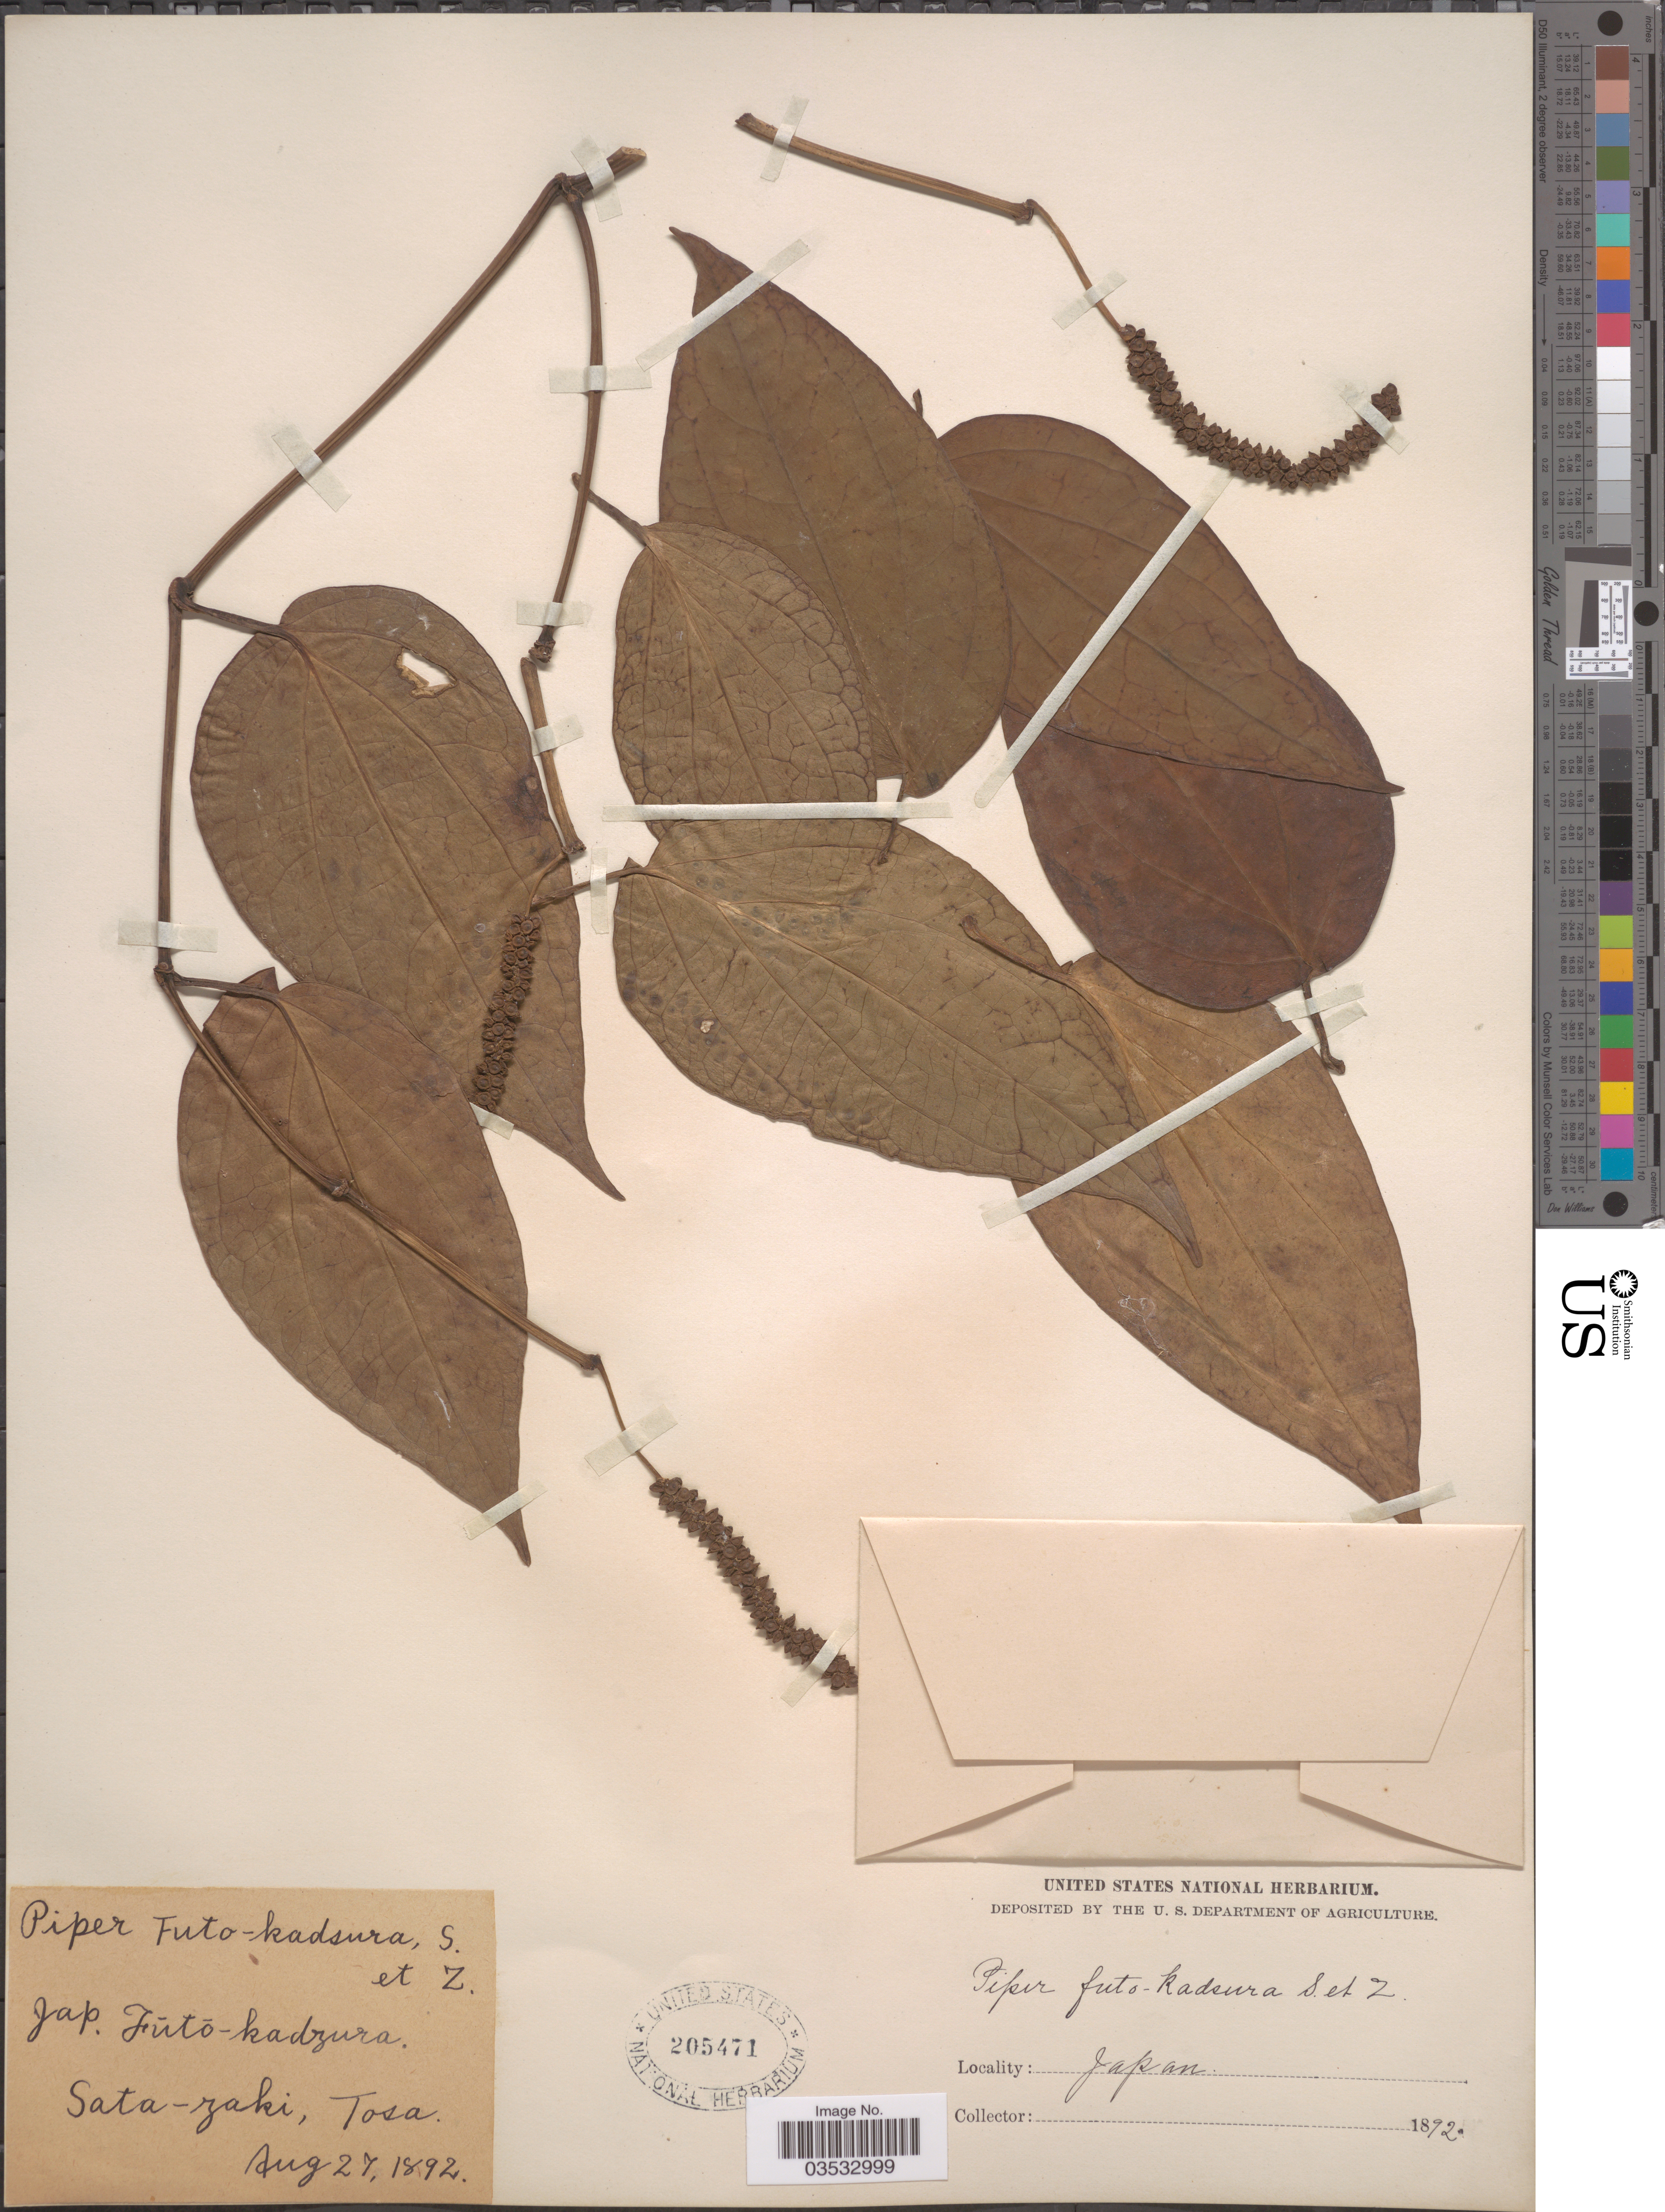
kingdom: Plantae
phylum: Tracheophyta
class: Magnoliopsida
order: Piperales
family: Piperaceae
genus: Piper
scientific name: Piper kadsura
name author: (Choisy) Ohwi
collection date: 1892-08-27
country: Japan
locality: Sata-zaki, Tosa.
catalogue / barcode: US 205471